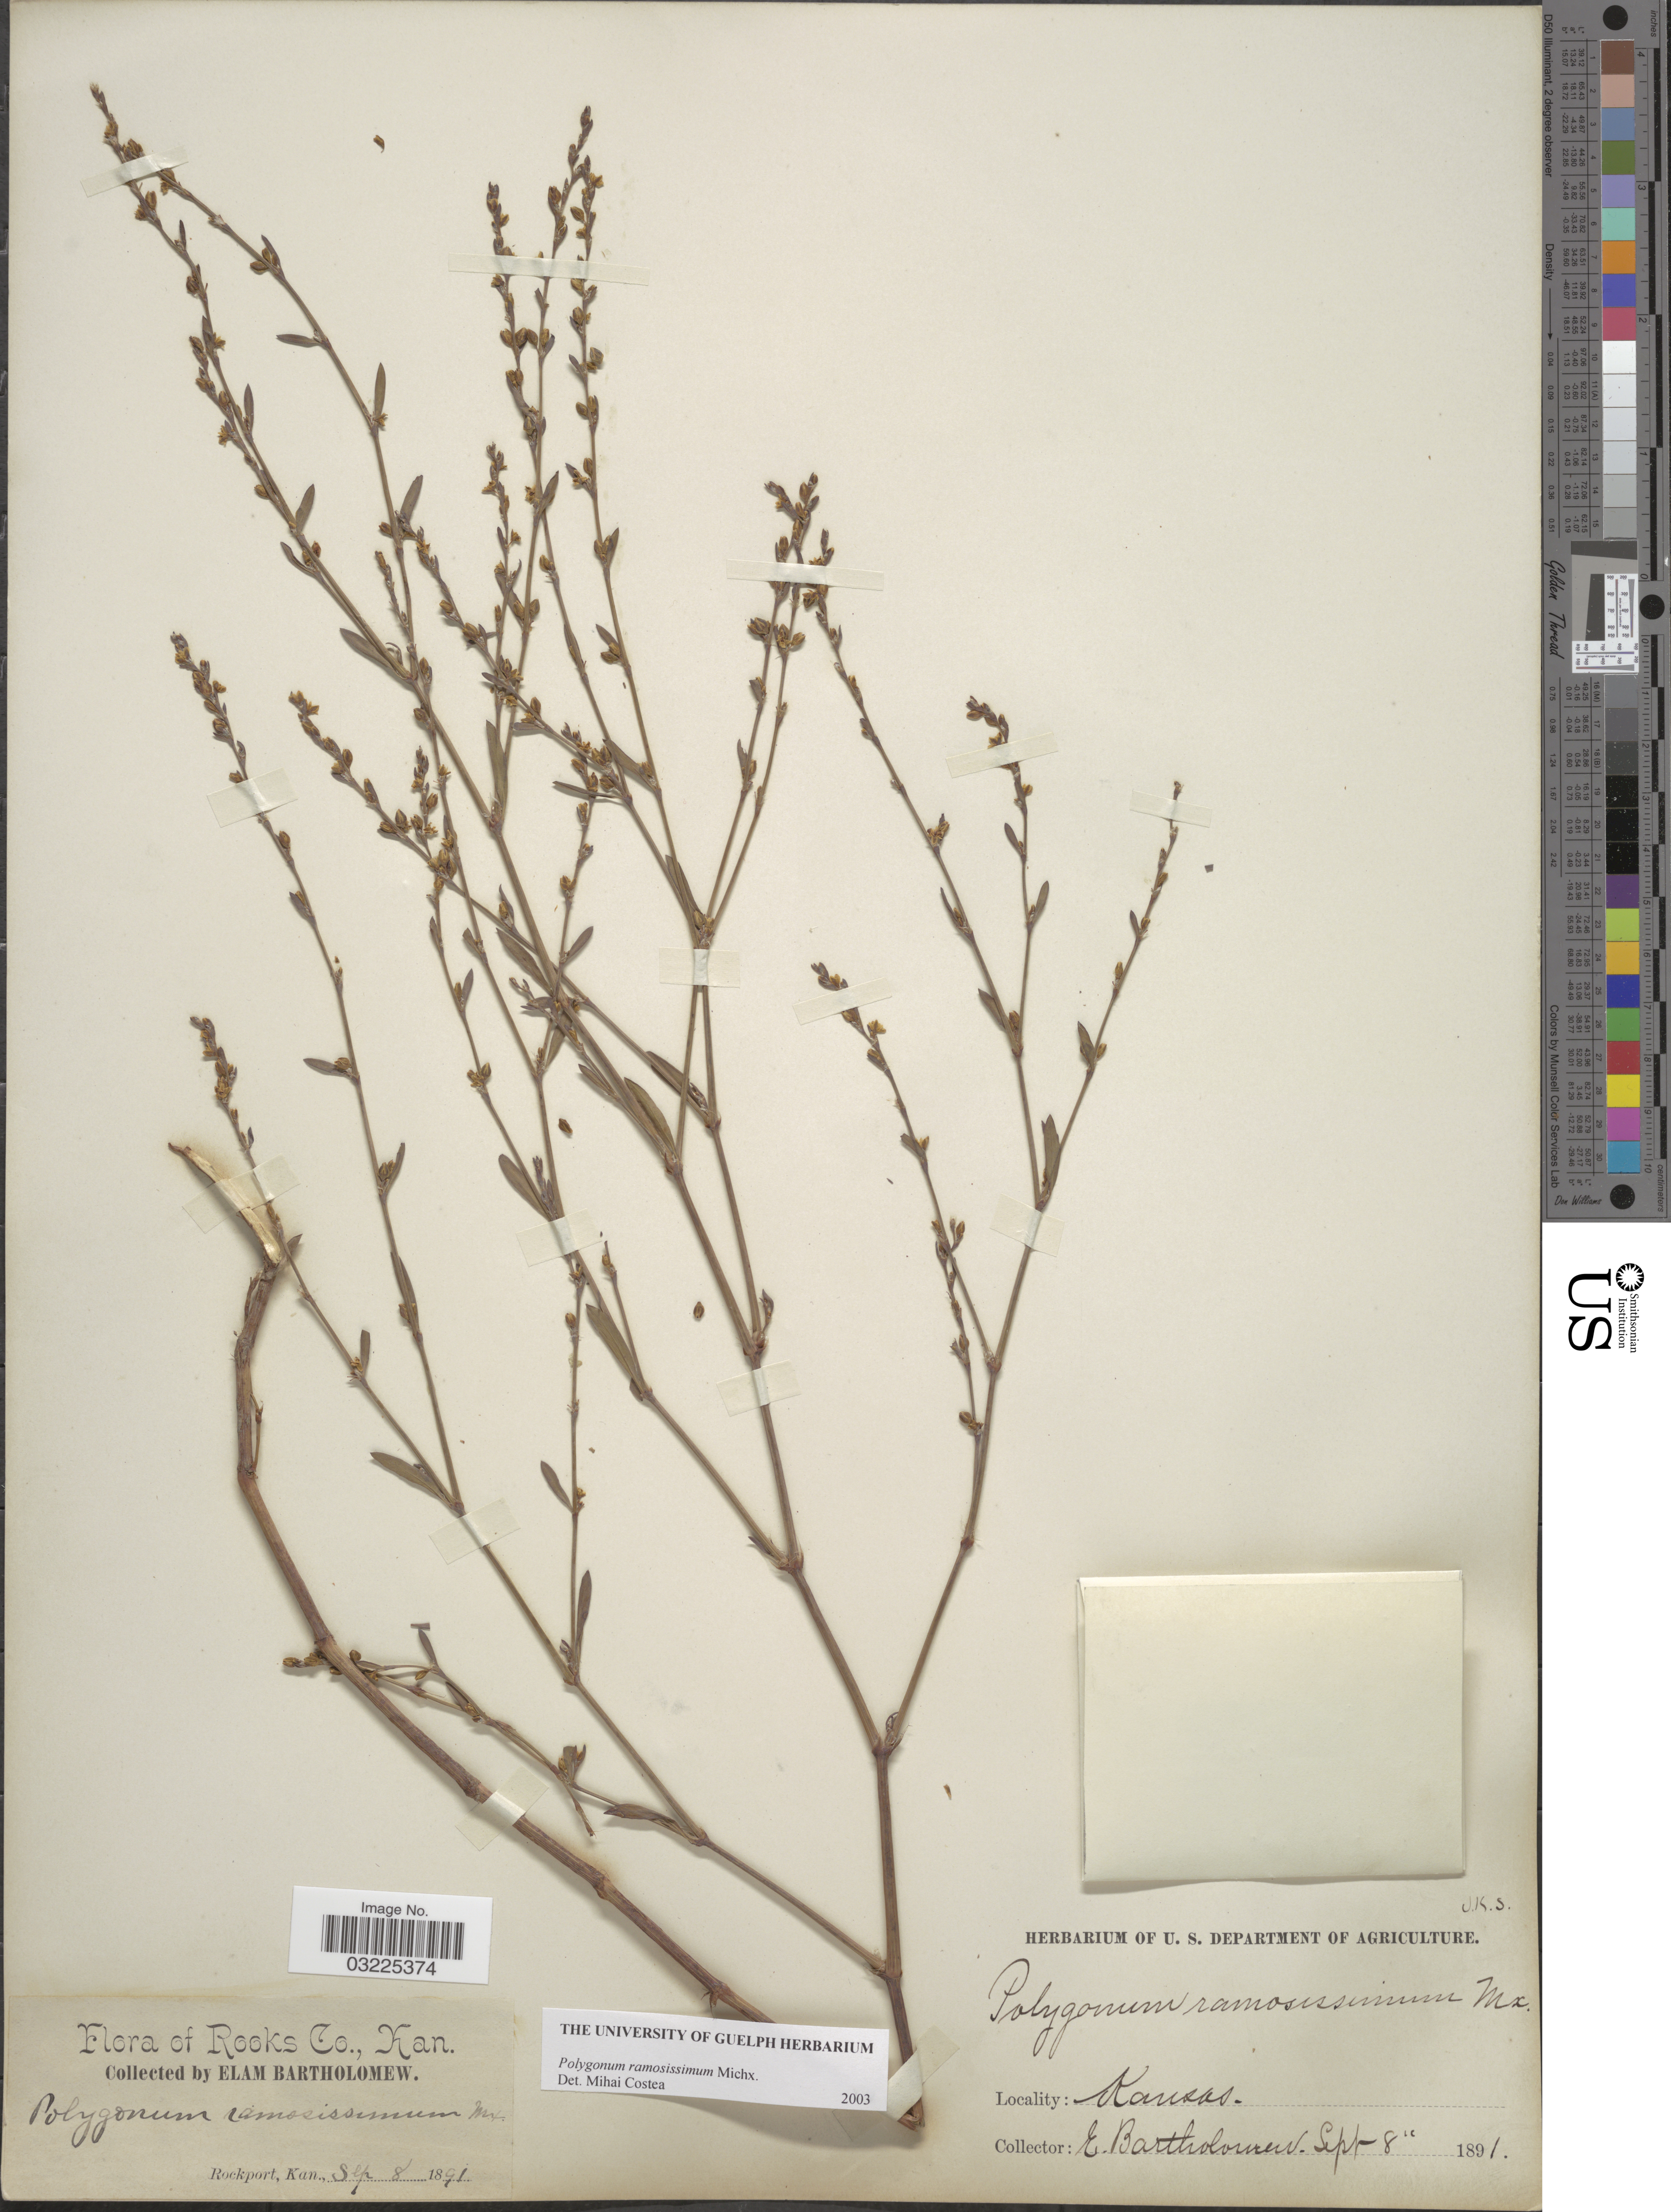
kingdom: Plantae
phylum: Tracheophyta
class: Magnoliopsida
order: Caryophyllales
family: Polygonaceae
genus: Polygonum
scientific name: Polygonum ramosissimum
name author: Michx.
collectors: E. Bartholomew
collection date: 1891-09-08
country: United States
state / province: Kansas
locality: Rocks Co., Kan. Rockport.